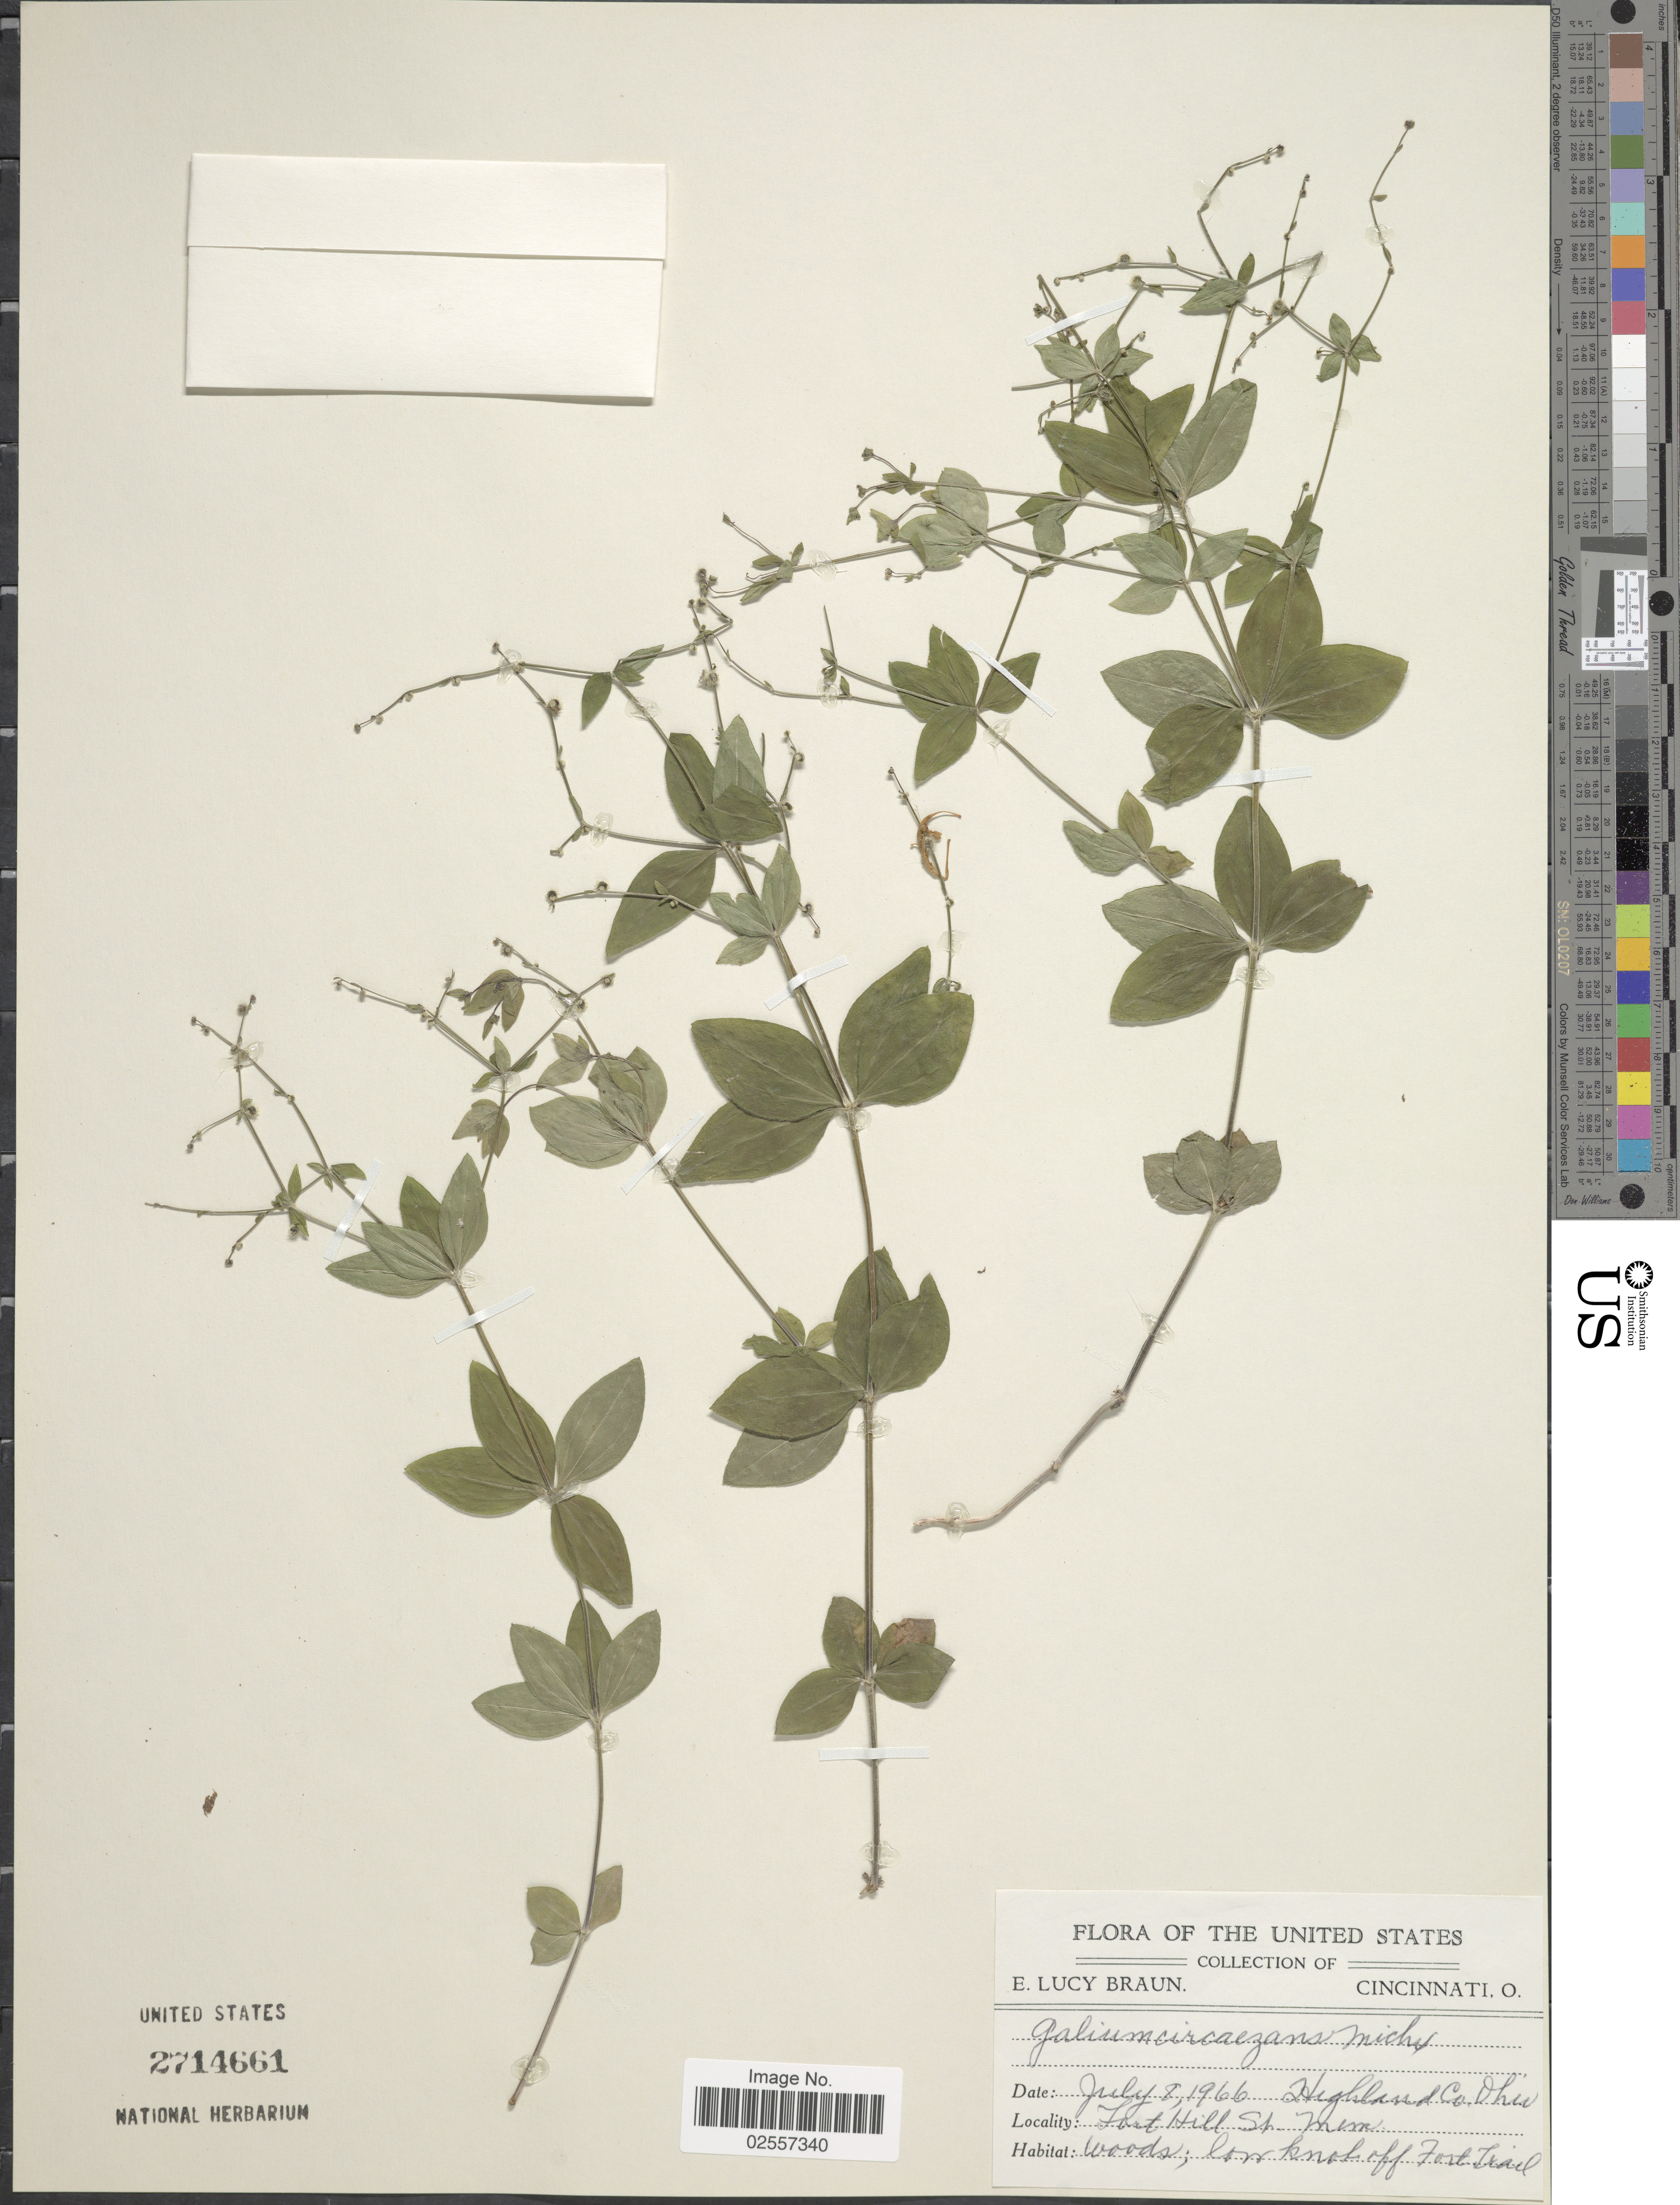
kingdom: Plantae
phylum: Tracheophyta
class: Magnoliopsida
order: Gentianales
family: Rubiaceae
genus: Galium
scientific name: Galium circaezans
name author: Michx.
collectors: E. L. Braun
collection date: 1966-07-08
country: United States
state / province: Ohio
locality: Highland Co. Fort Hill St. Mem low knob off Fort Trail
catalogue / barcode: US 2714661